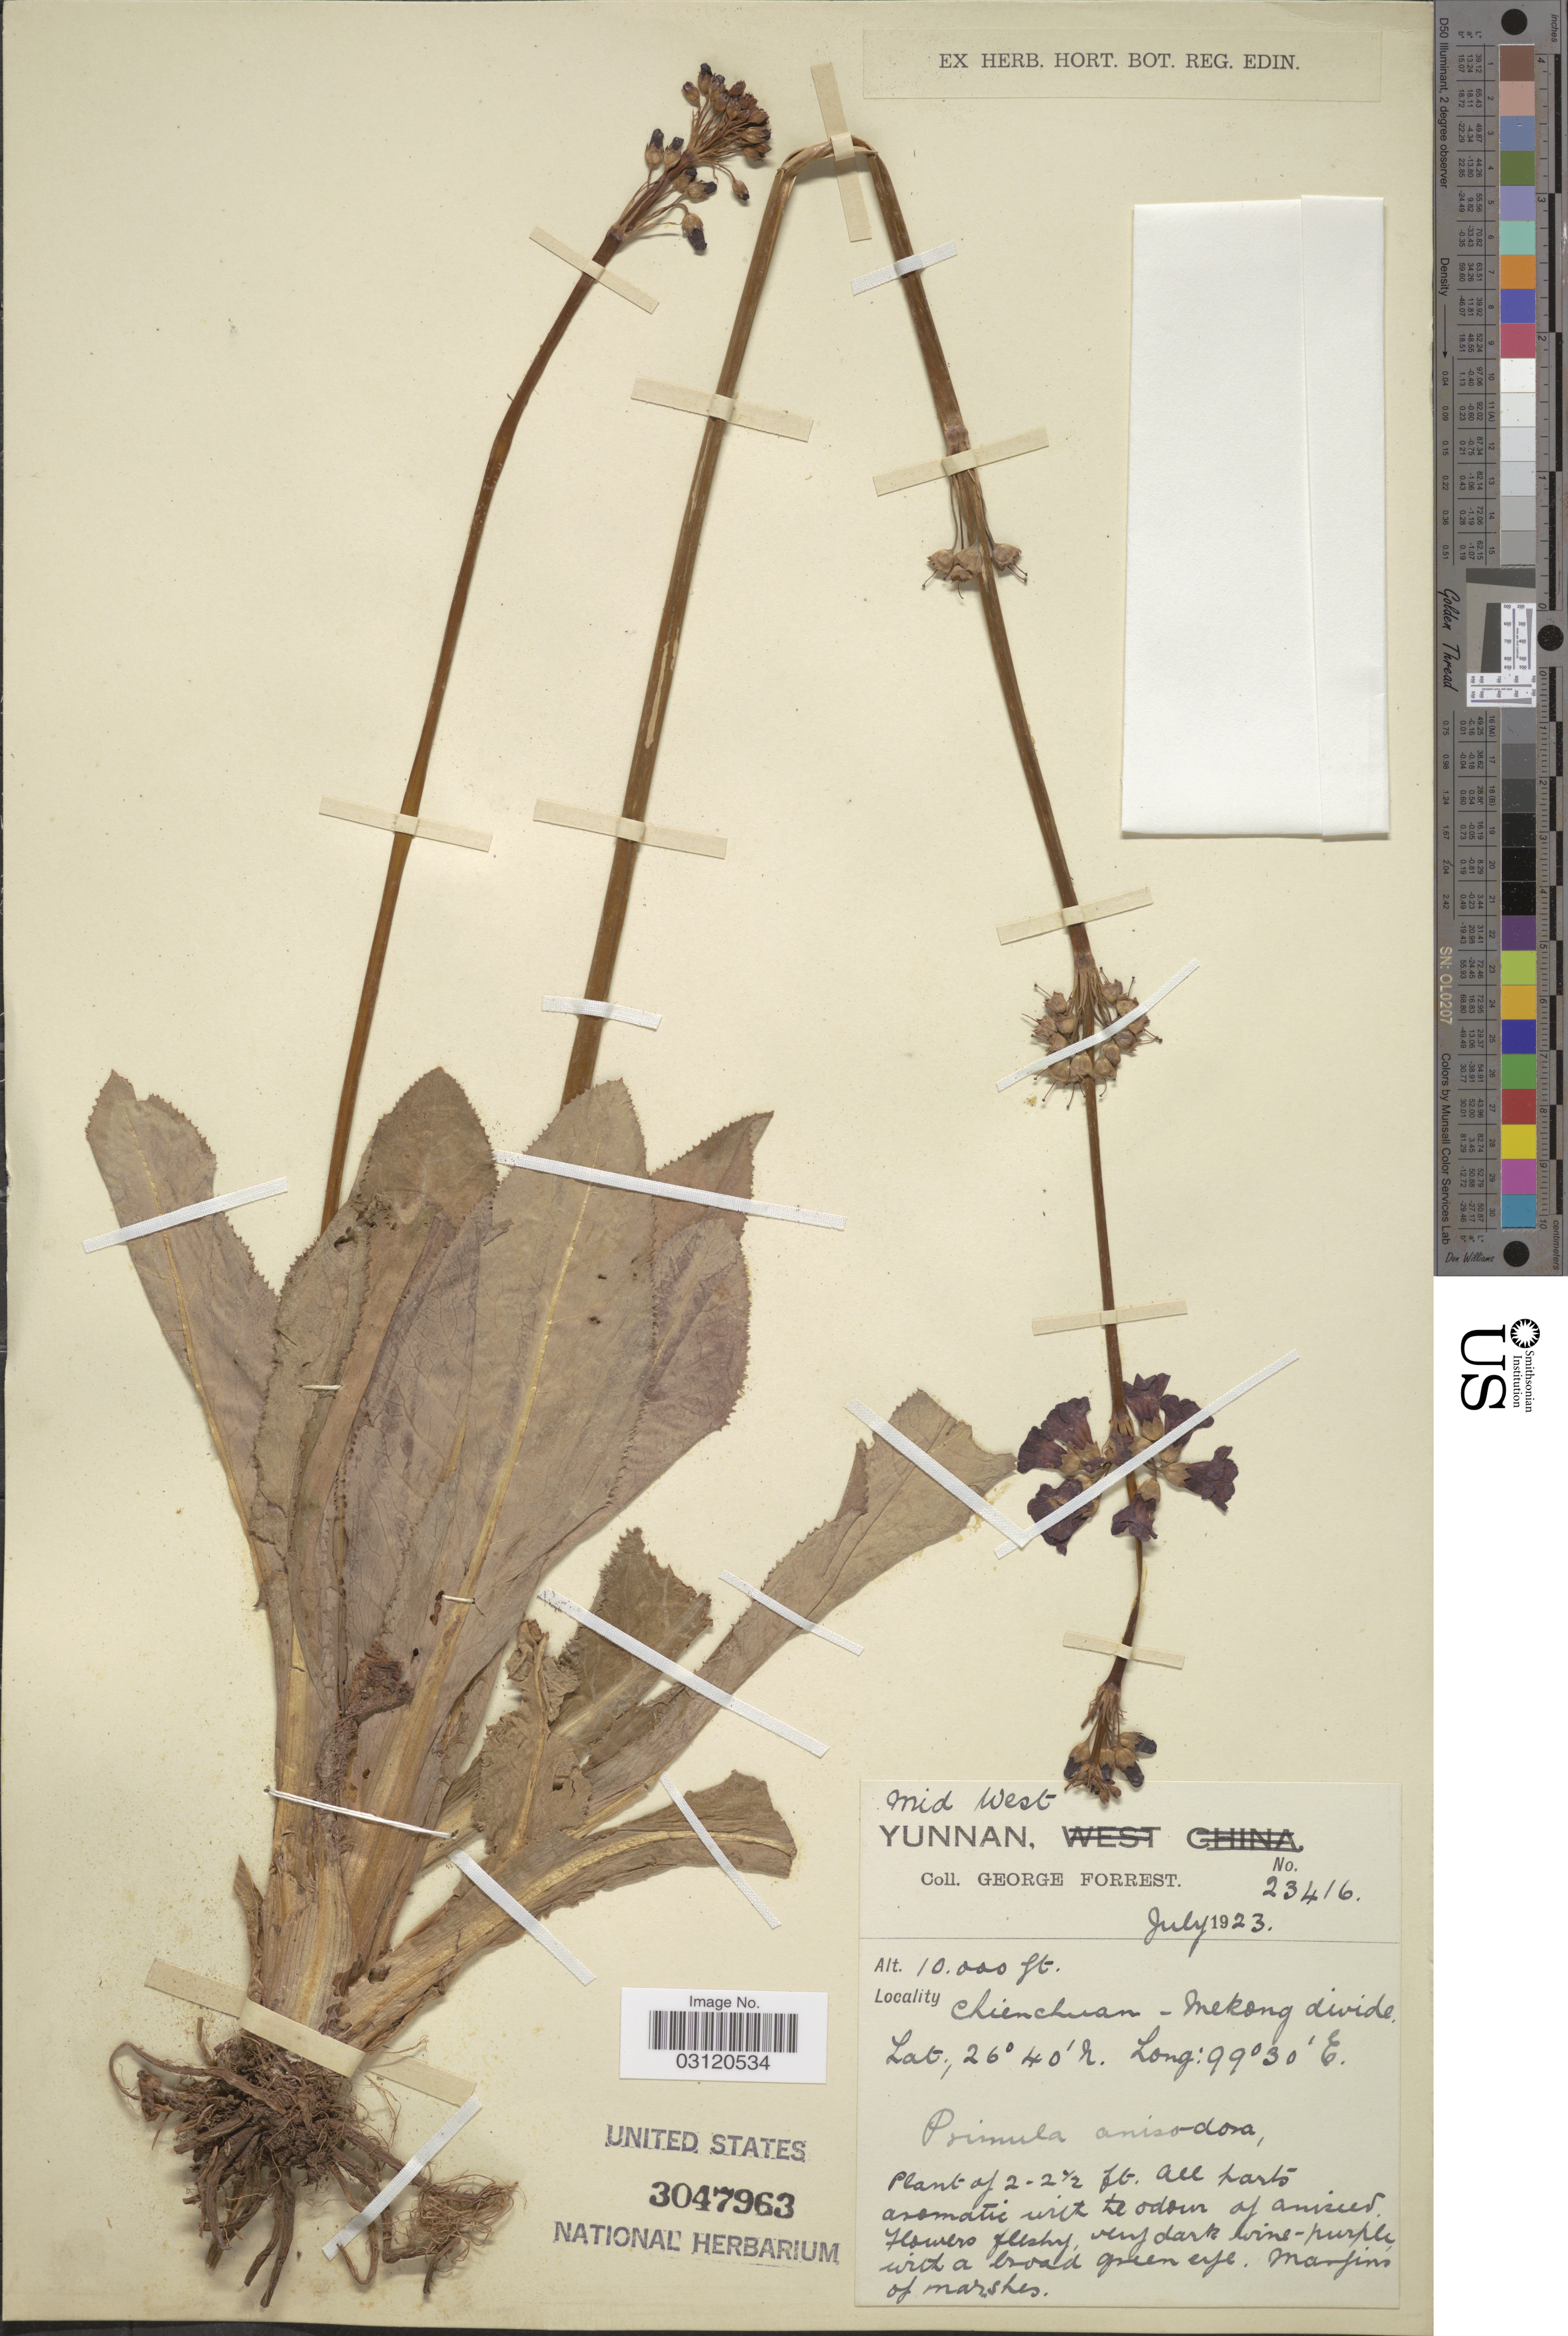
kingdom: Plantae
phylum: Tracheophyta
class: Magnoliopsida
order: Ericales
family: Primulaceae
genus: Primula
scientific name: Primula anisodora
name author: Balf. f. & Forrest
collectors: G. Forrest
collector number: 23416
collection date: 1923-07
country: China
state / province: Yunnan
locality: Mid West Yunnan, Chienchuan - Mekong divide.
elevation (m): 3048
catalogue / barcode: US 3047963